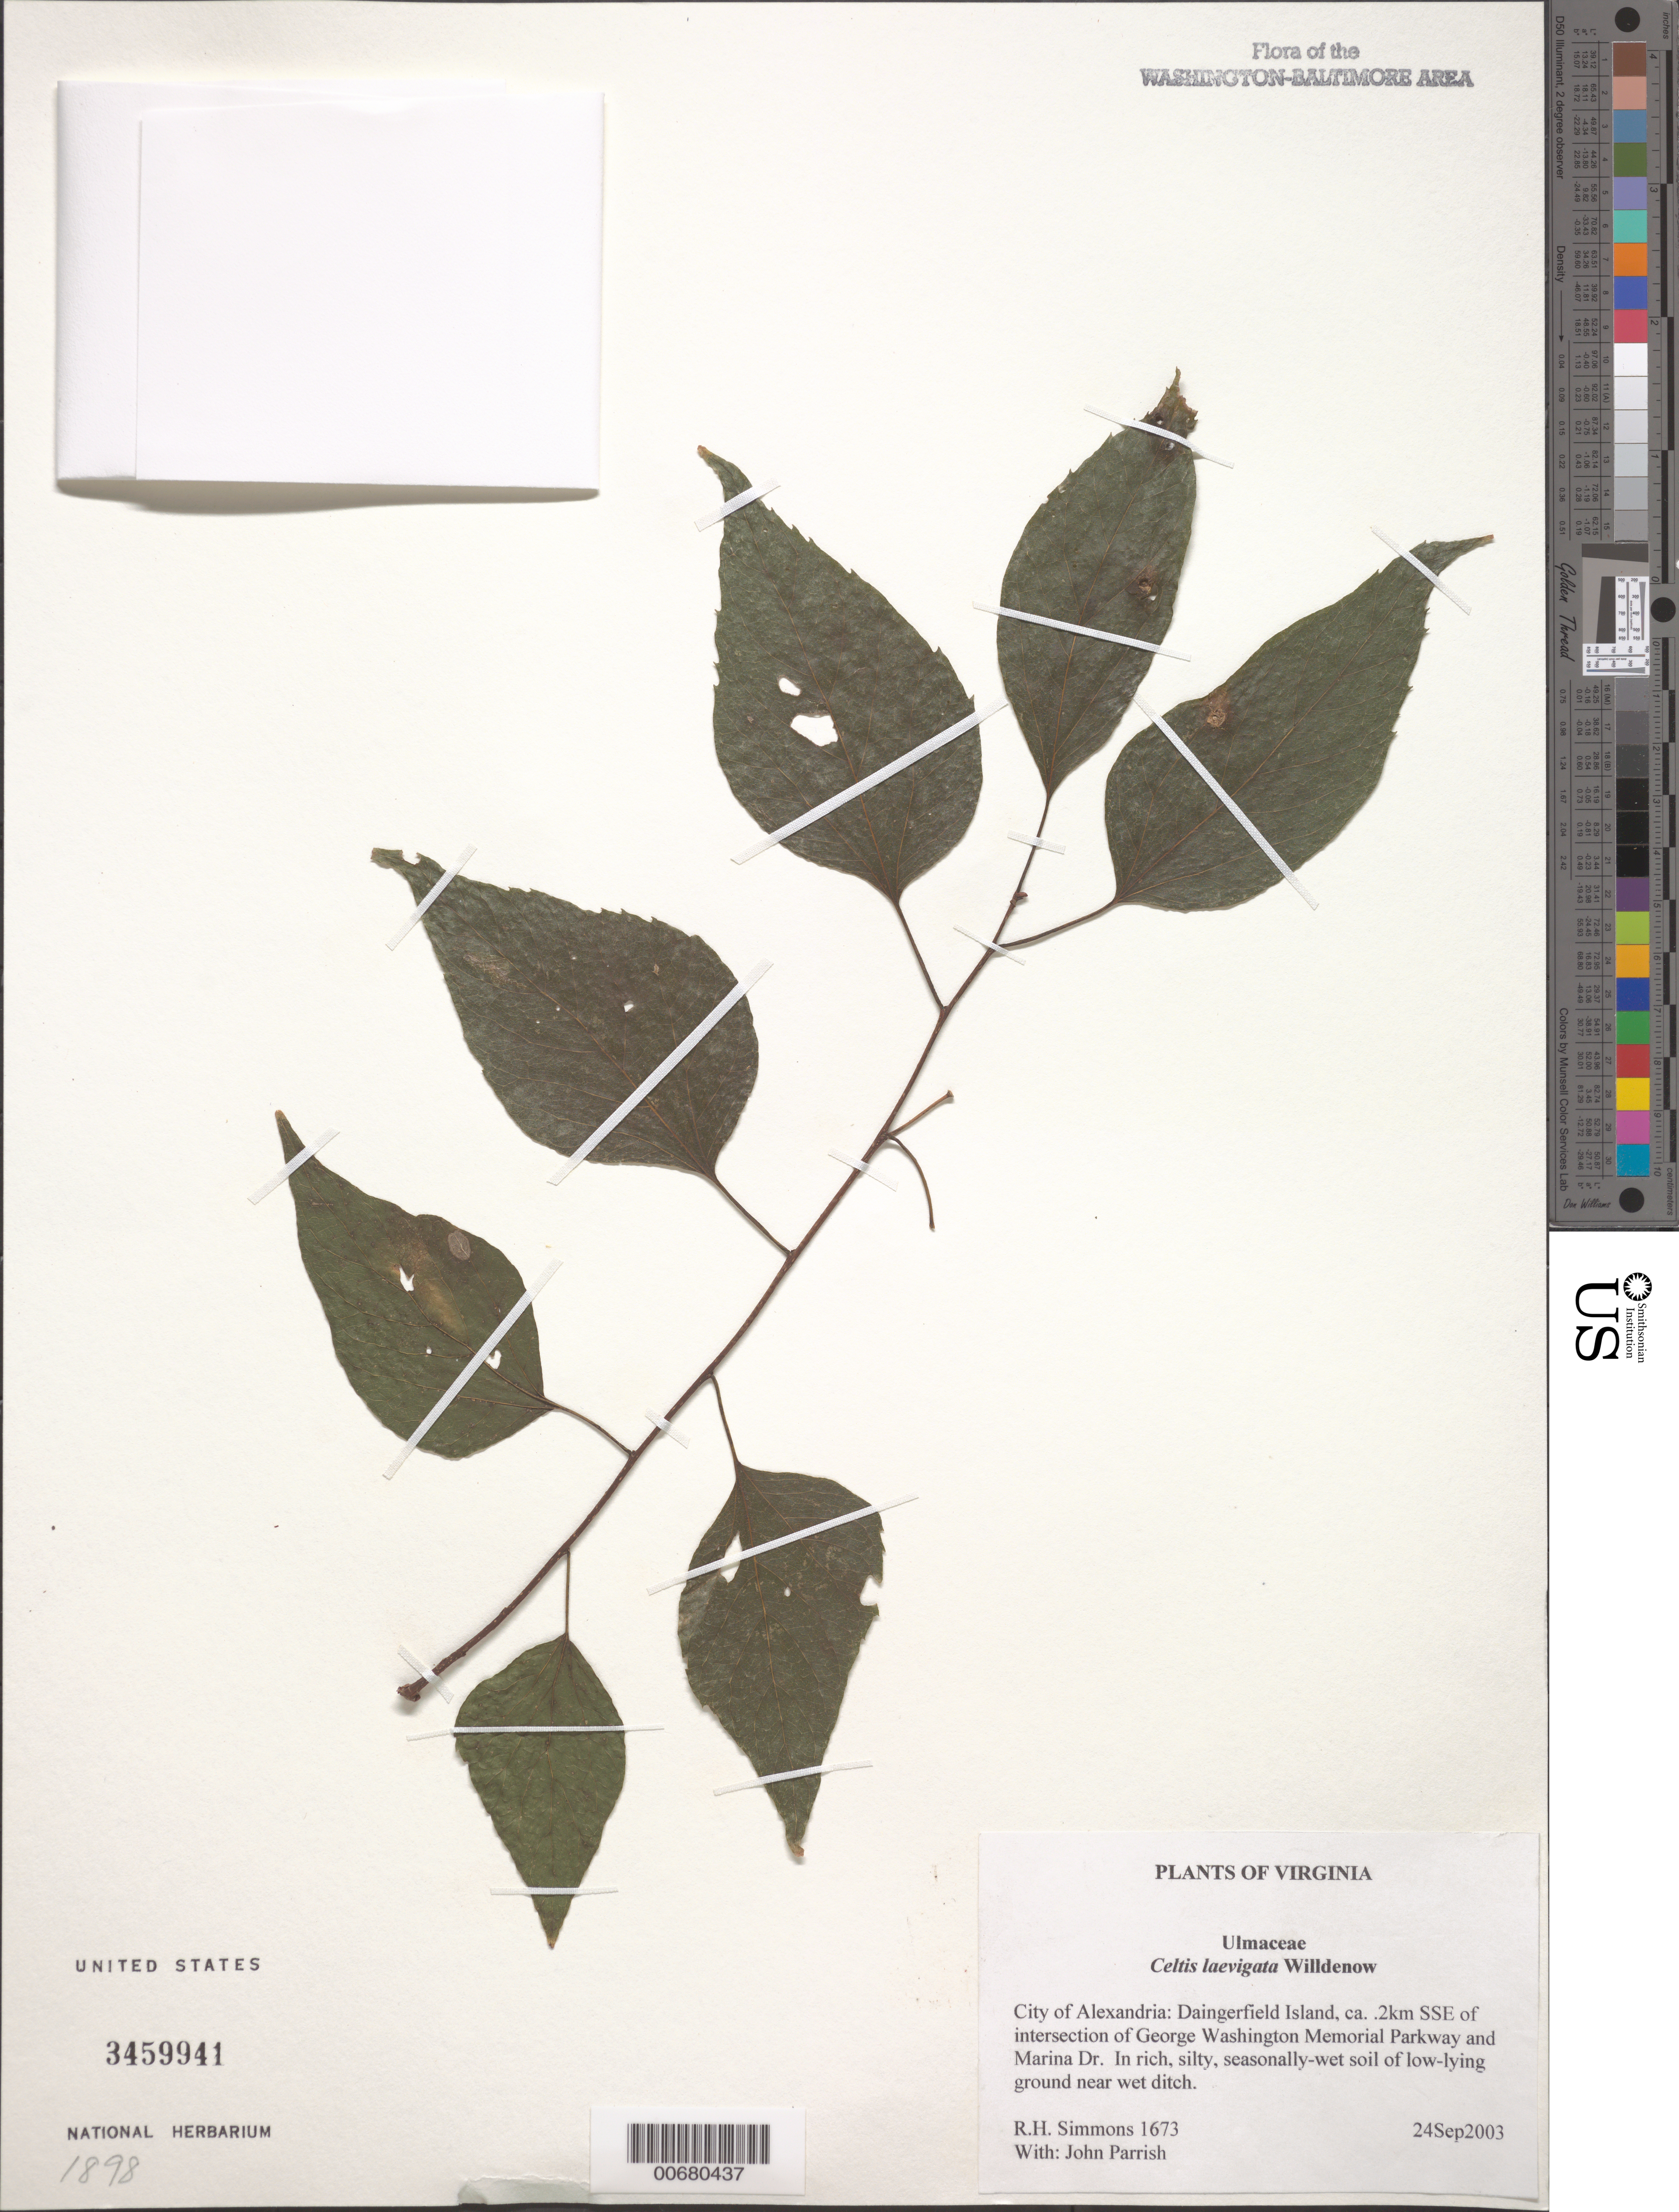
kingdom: Plantae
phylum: Tracheophyta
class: Magnoliopsida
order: Rosales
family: Cannabaceae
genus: Celtis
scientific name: Celtis laevigata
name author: Willd.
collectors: R. H. Simmons & J. Parrish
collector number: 1673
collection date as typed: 24 Sep 2003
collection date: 2003-09-24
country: United States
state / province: Virginia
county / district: City of Alexandria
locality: Daingerfield Island, ca. 0.2 km SSE of intersection of George Washington Memorial Parkway and Marina Dr.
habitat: In rich, silty, seasonally-wet soil of low-lying ground near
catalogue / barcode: US 3459941